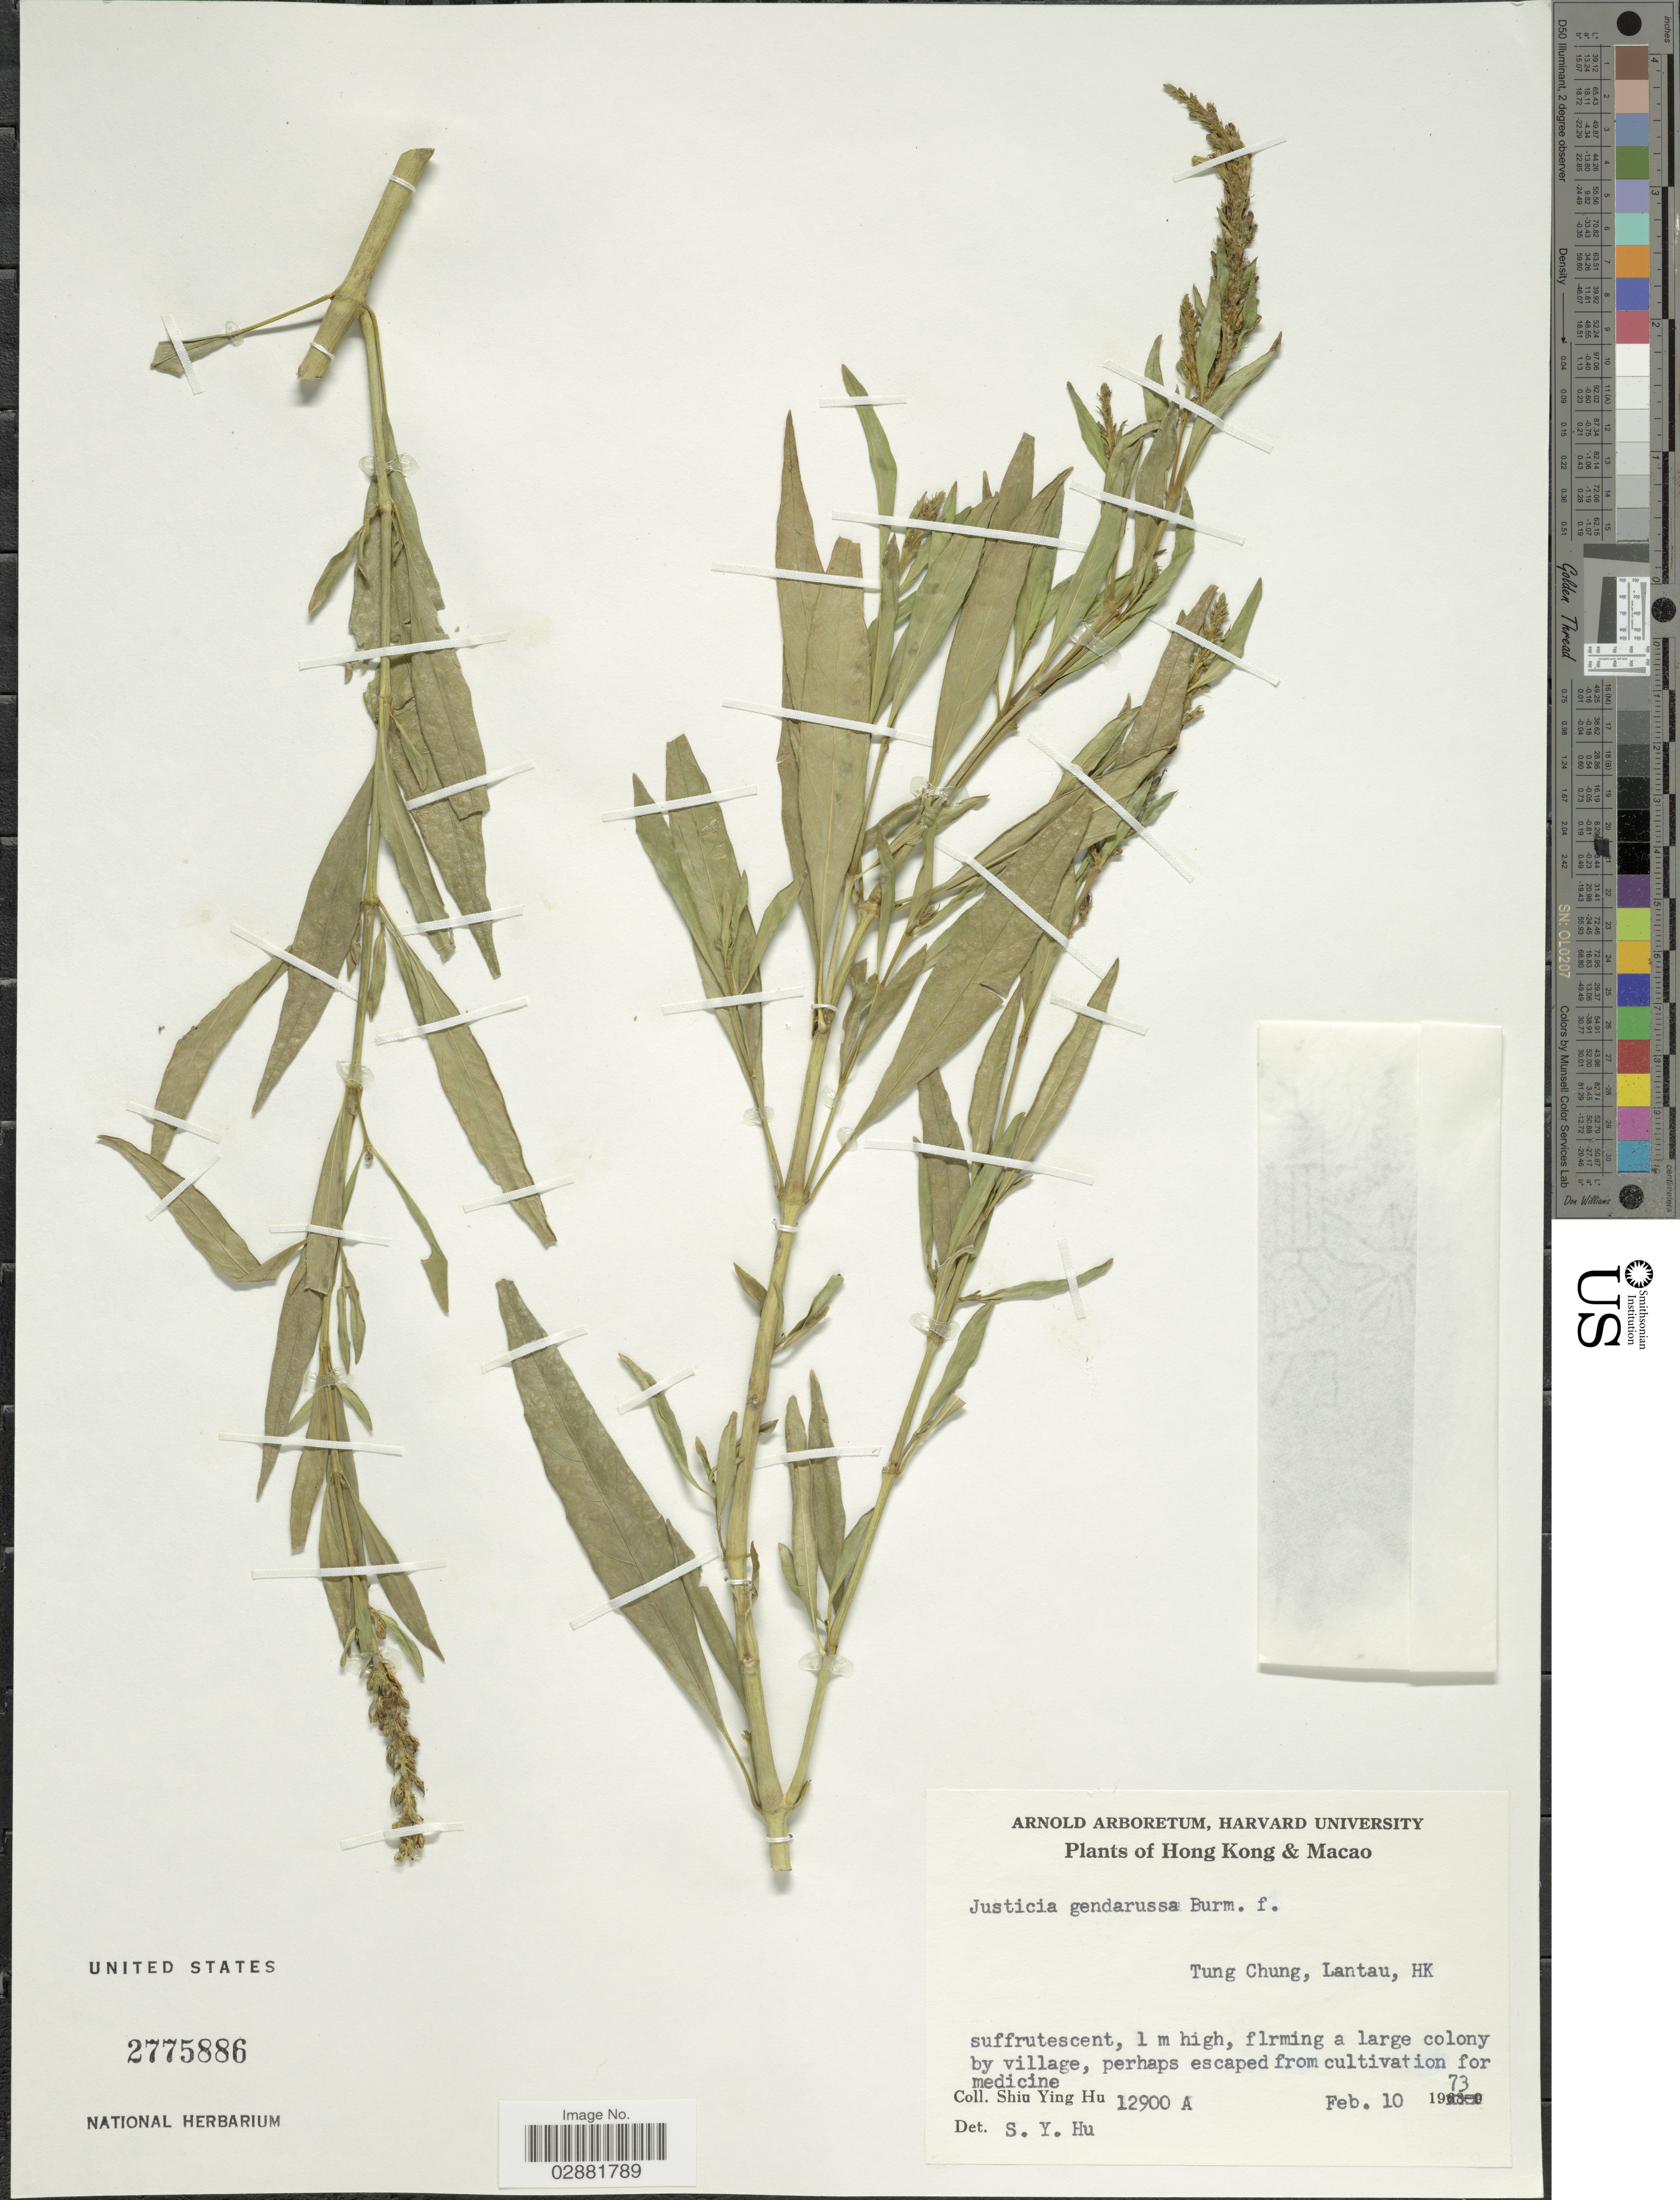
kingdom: Plantae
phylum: Tracheophyta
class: Magnoliopsida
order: Lamiales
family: Acanthaceae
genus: Justicia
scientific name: Justicia gendarussa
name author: Burm. f.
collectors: S. Y. Hu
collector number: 12900A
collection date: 1973-02-10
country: China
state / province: Hong Kong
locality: Tung Chung, Lantau, HK.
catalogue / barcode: US 2775886